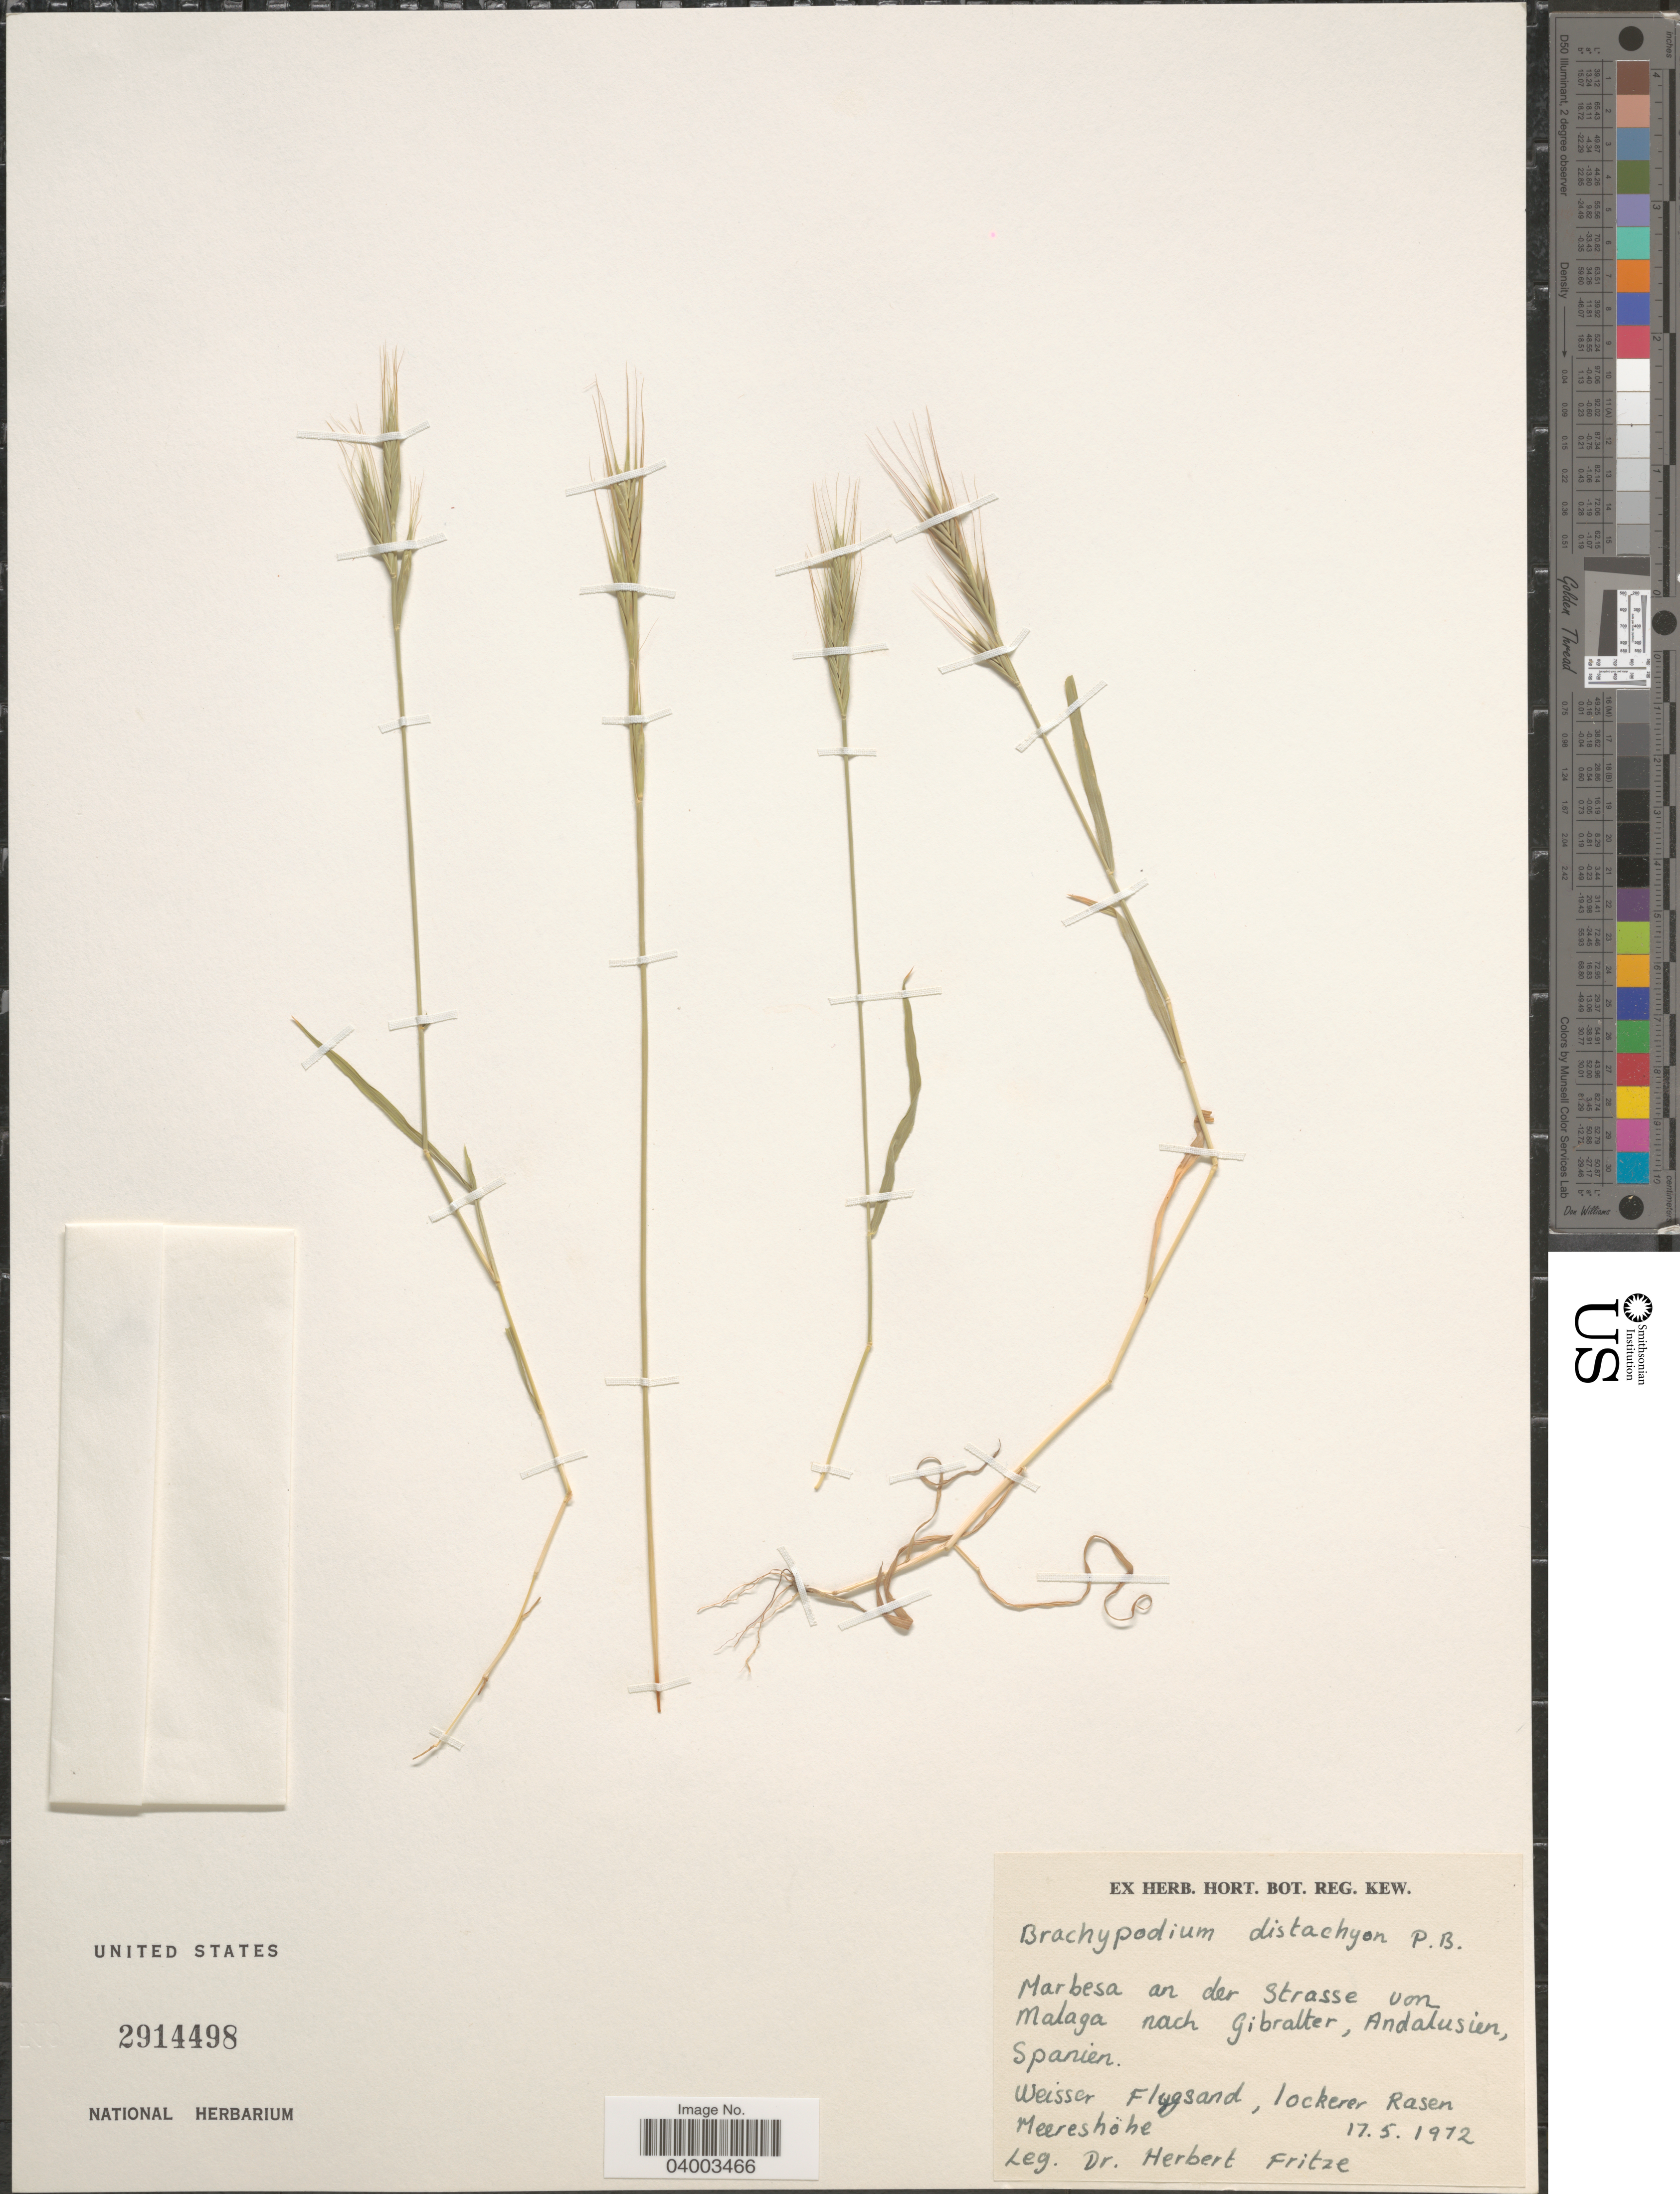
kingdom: Plantae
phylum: Tracheophyta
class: Liliopsida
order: Poales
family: Poaceae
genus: Brachypodium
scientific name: Brachypodium distachyon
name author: (L.) P. Beauv.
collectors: H. Fritze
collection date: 1972-05-17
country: Spain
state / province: Andalucía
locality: Marbesa an der Strasse von Malaga nach Gibralter, Andalusien, Spanien.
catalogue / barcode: US 2914498